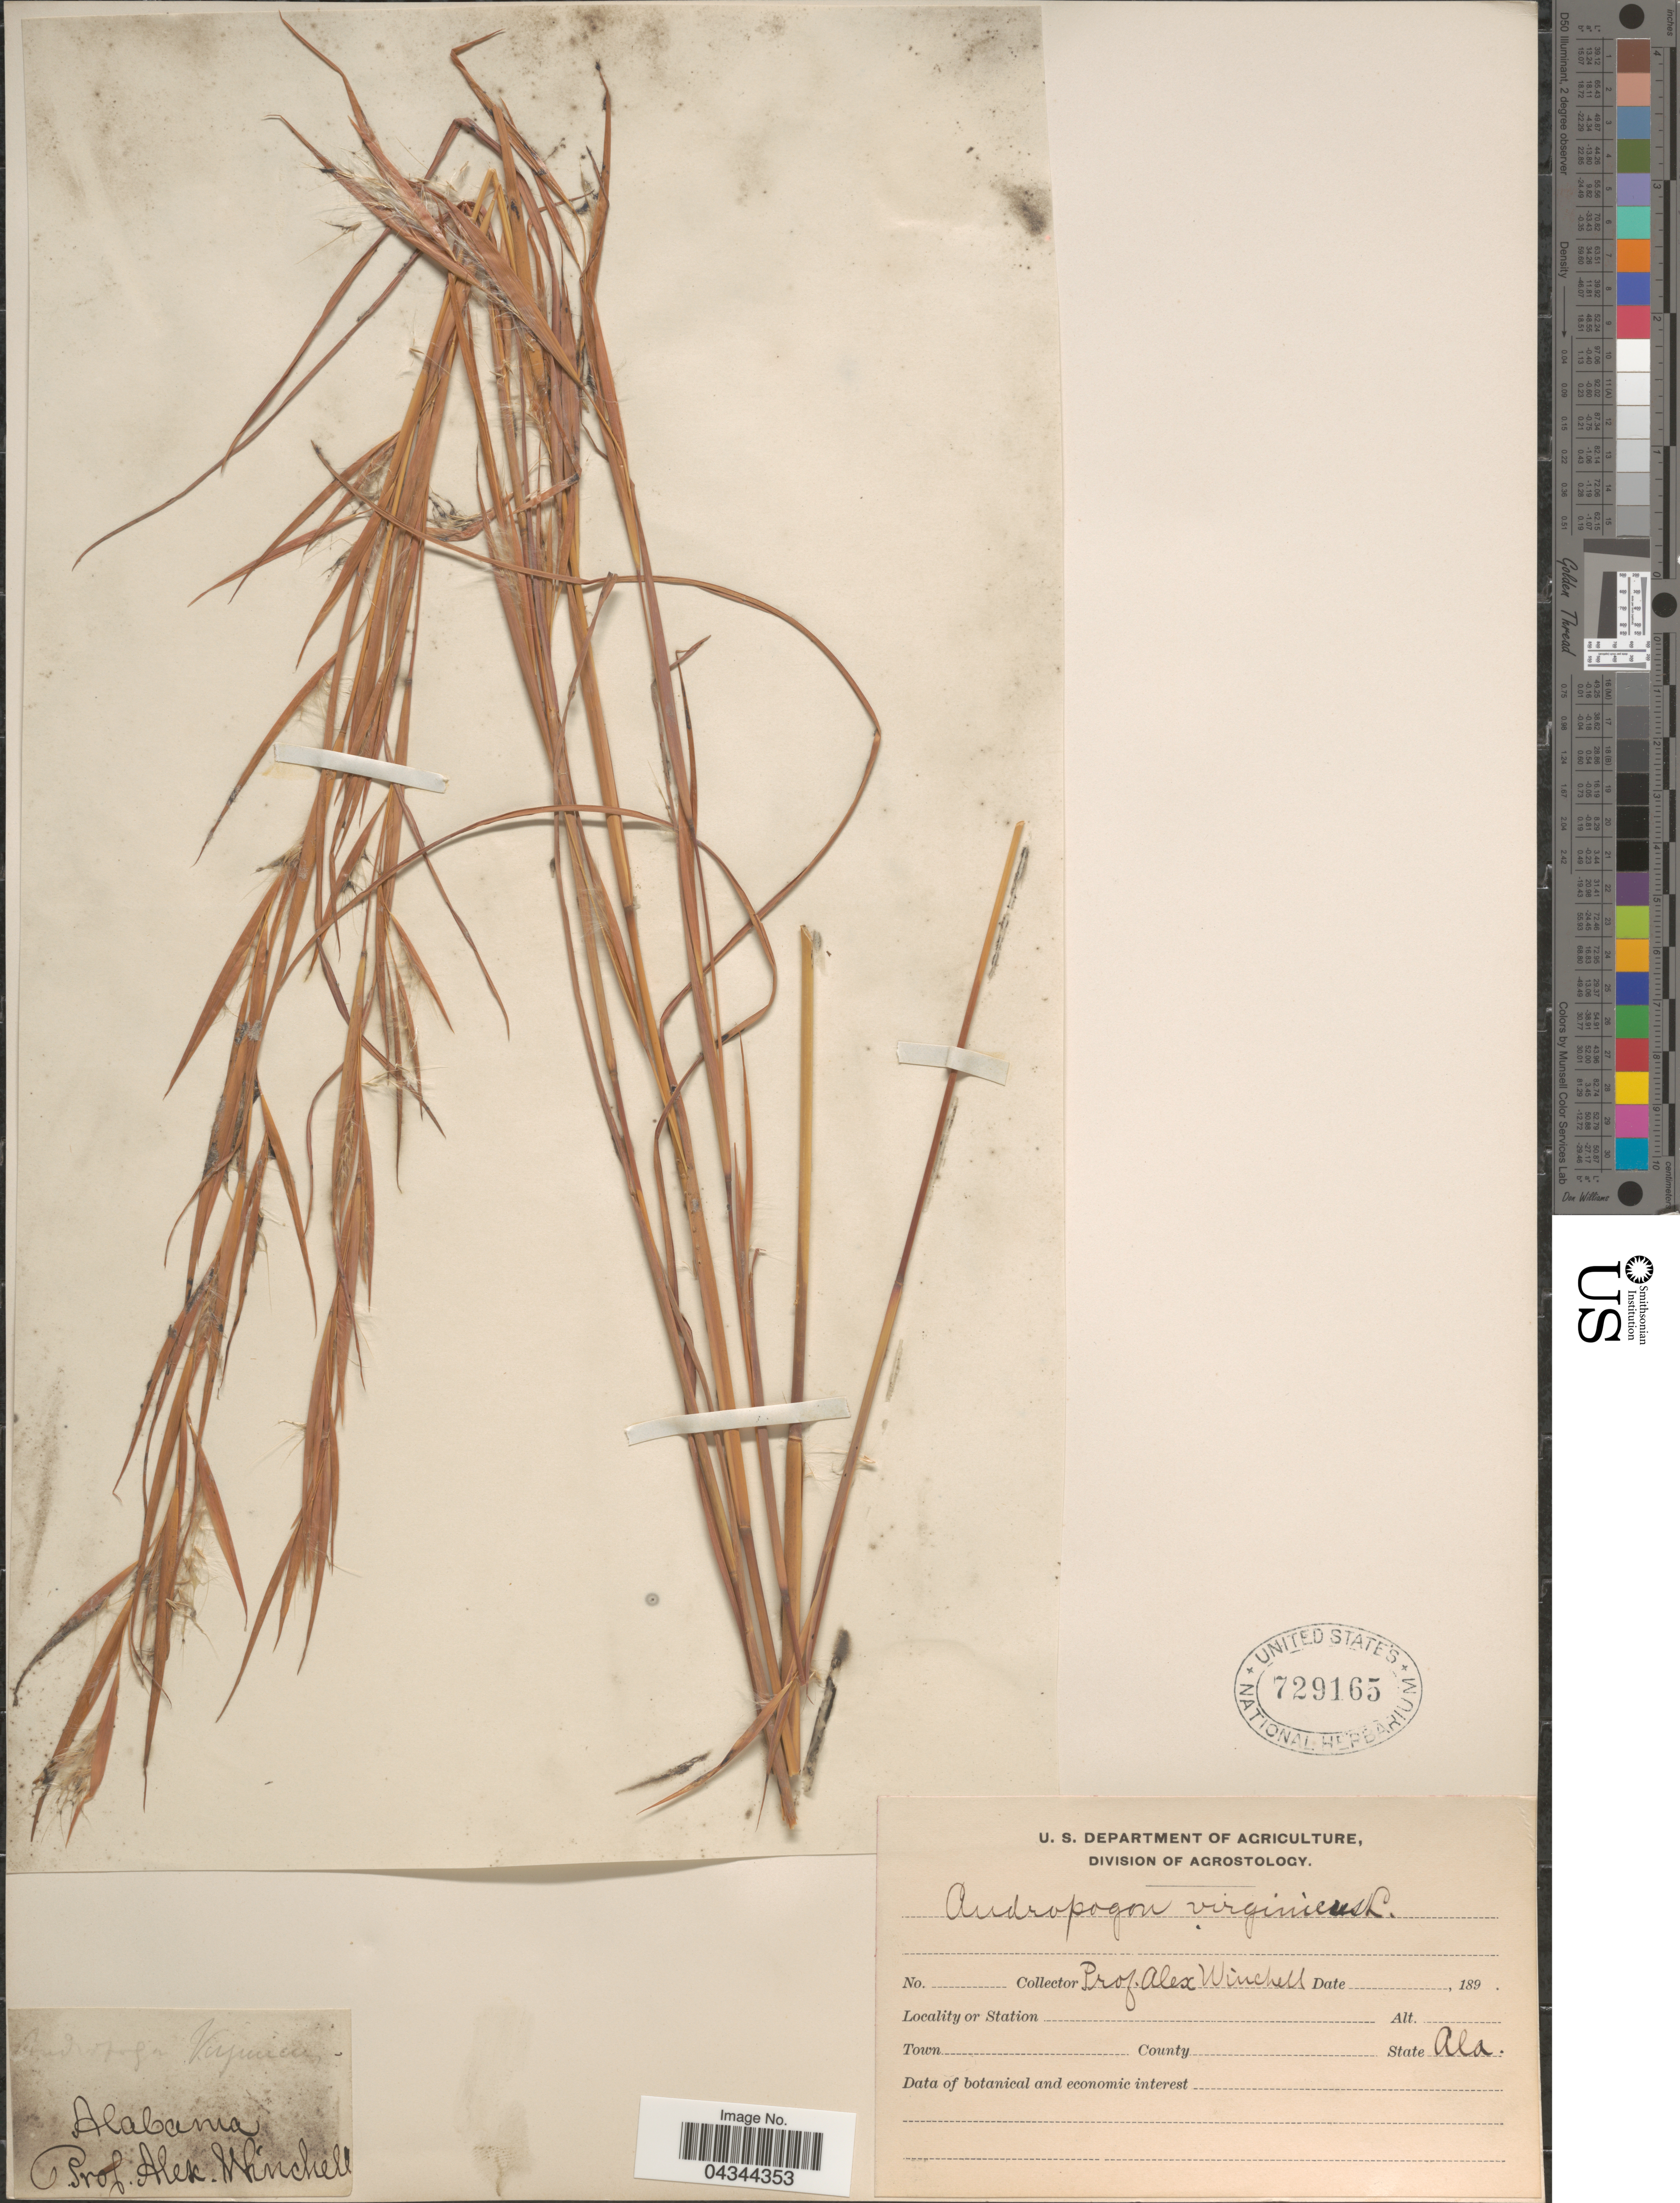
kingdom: Plantae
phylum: Tracheophyta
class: Liliopsida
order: Poales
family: Poaceae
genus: Andropogon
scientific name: Andropogon virginicus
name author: L.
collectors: A. Winchell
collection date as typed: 189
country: United States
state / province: Alabama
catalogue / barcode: US 729165